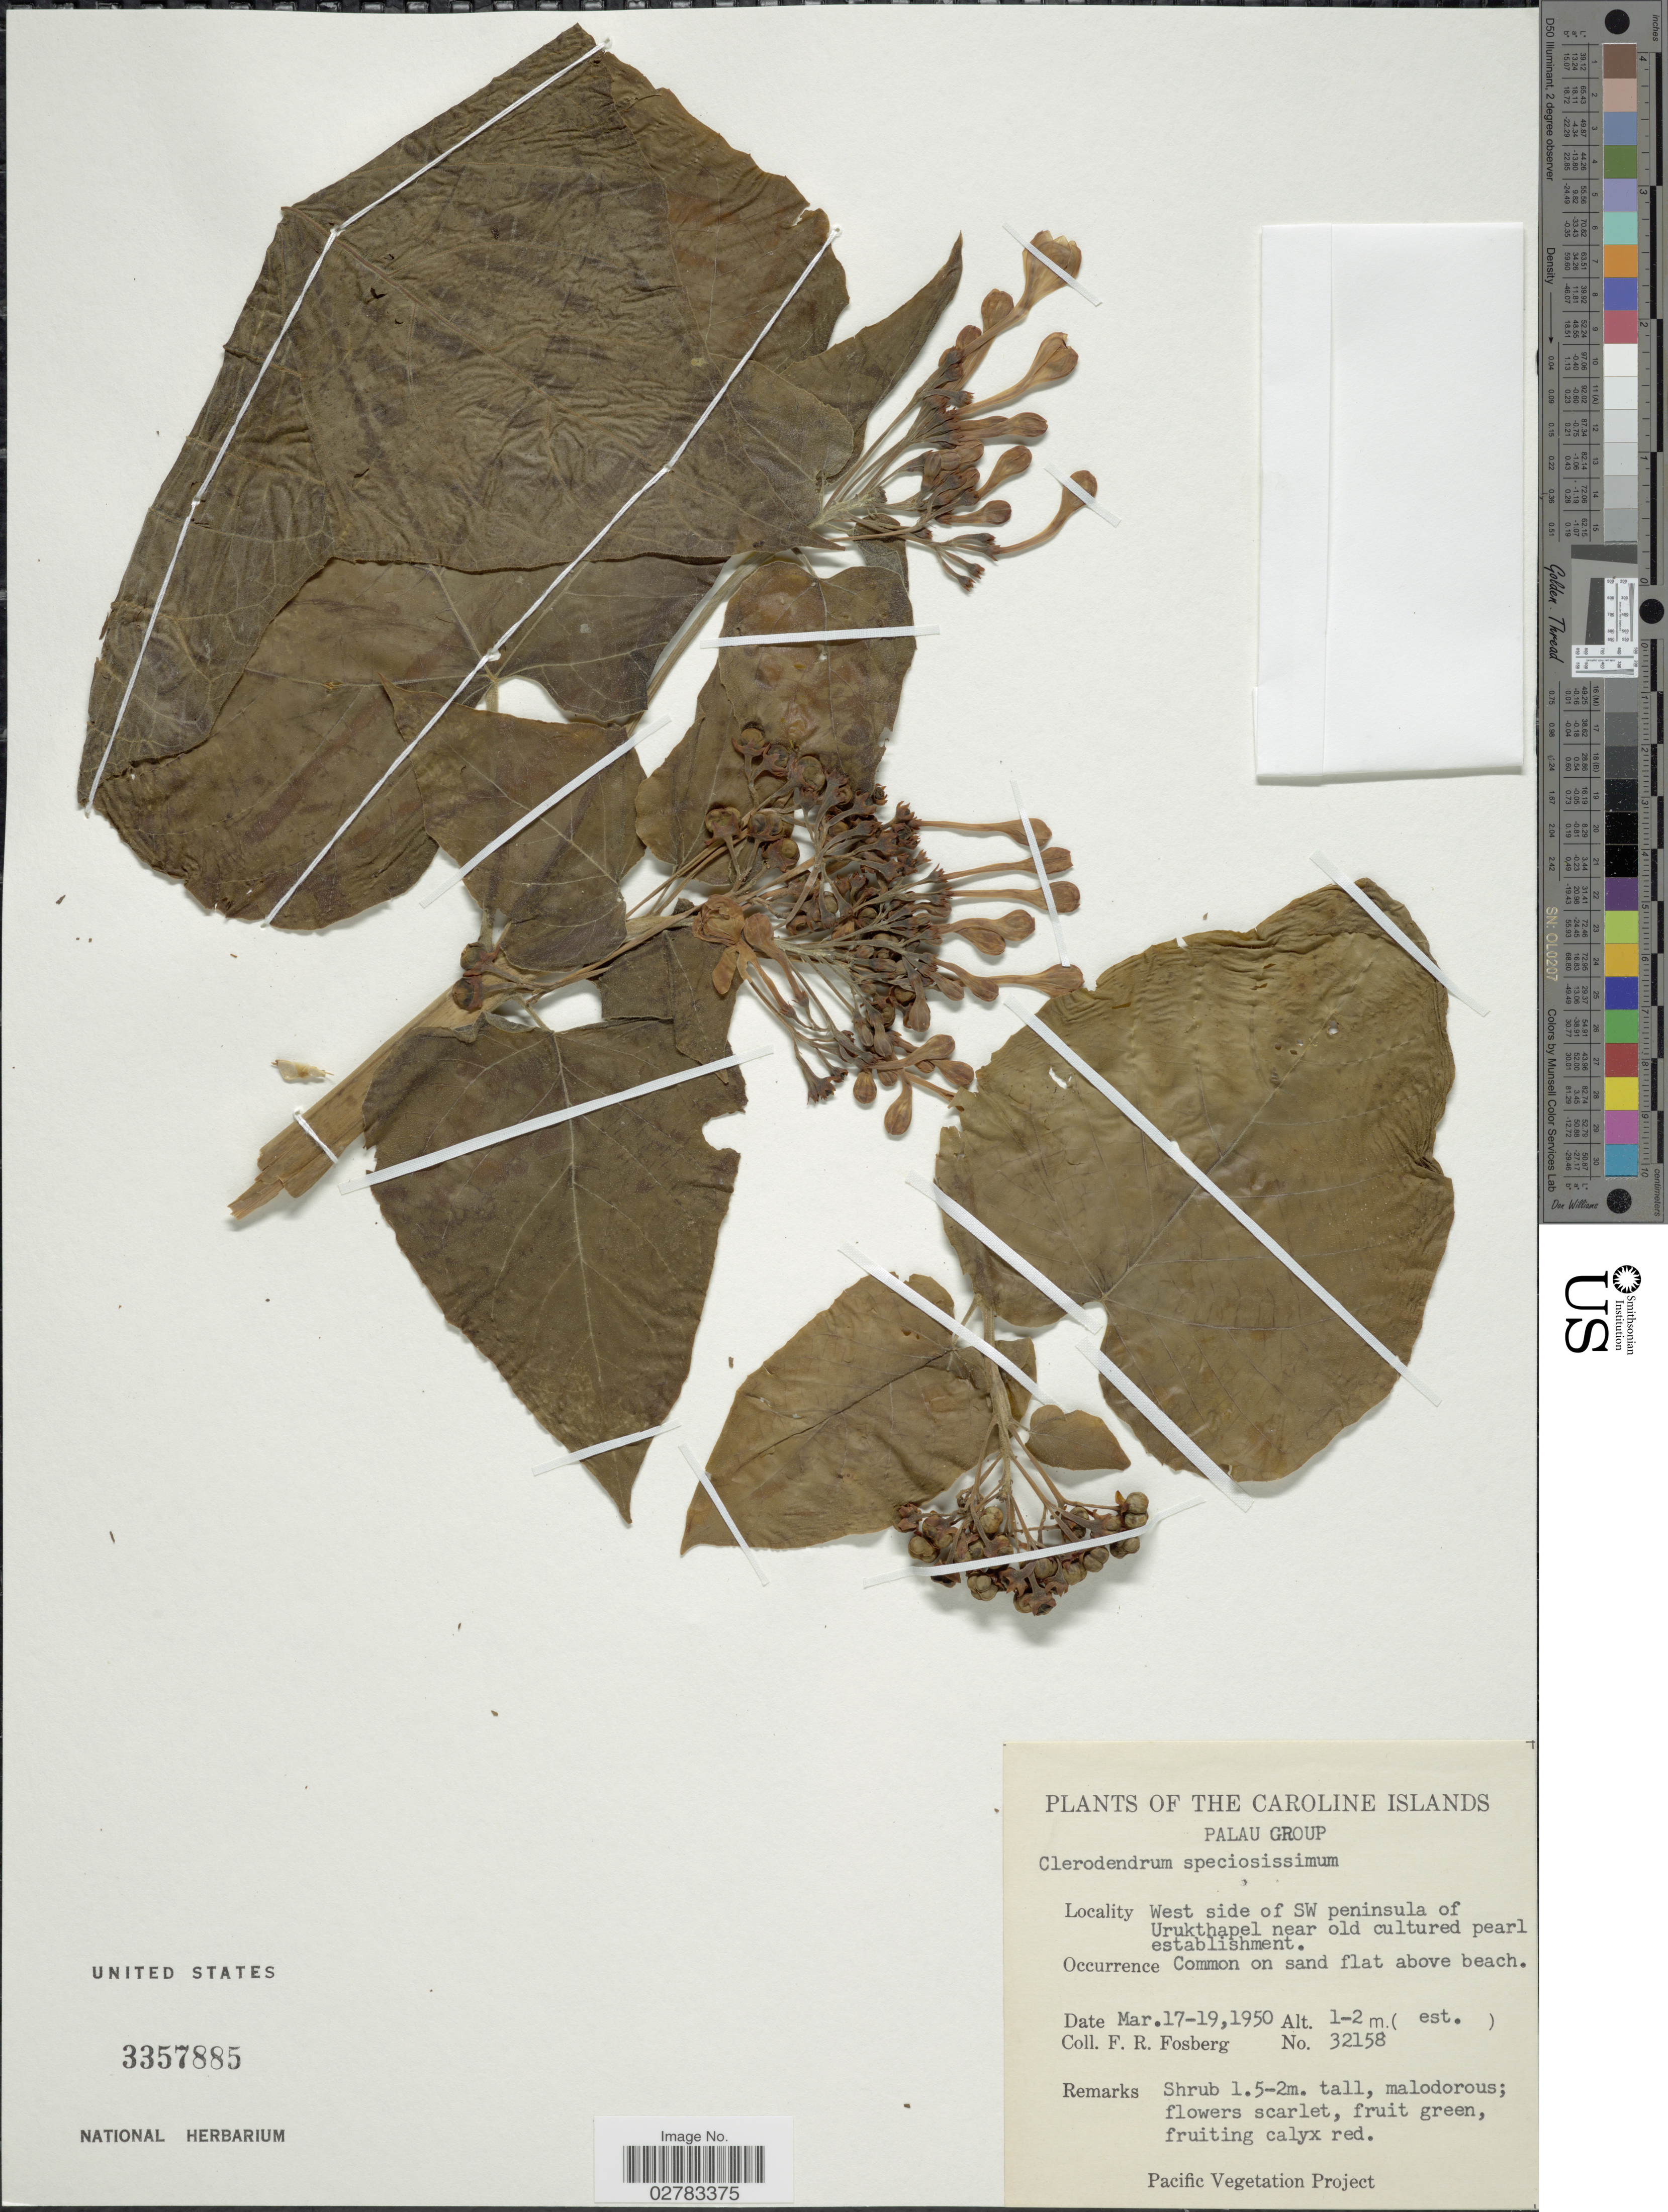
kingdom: Plantae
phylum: Tracheophyta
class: Magnoliopsida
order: Lamiales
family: Lamiaceae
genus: Clerodendrum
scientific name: Clerodendrum speciosissimum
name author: Drapiez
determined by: Wagner, W. L., (BOT), Smithsonian Institution - National Museum of Natural History (UNITED STATES)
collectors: F. R. Fosberg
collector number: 32158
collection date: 1950-03-17/1950-03-19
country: Palau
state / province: Koror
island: Ngeruktabel [Urukthapel]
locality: The Caroline Islands, Palau Group, West side of SW peninsula of Urukthapel near old cultured pearl establishment.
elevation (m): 1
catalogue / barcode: US 3357885